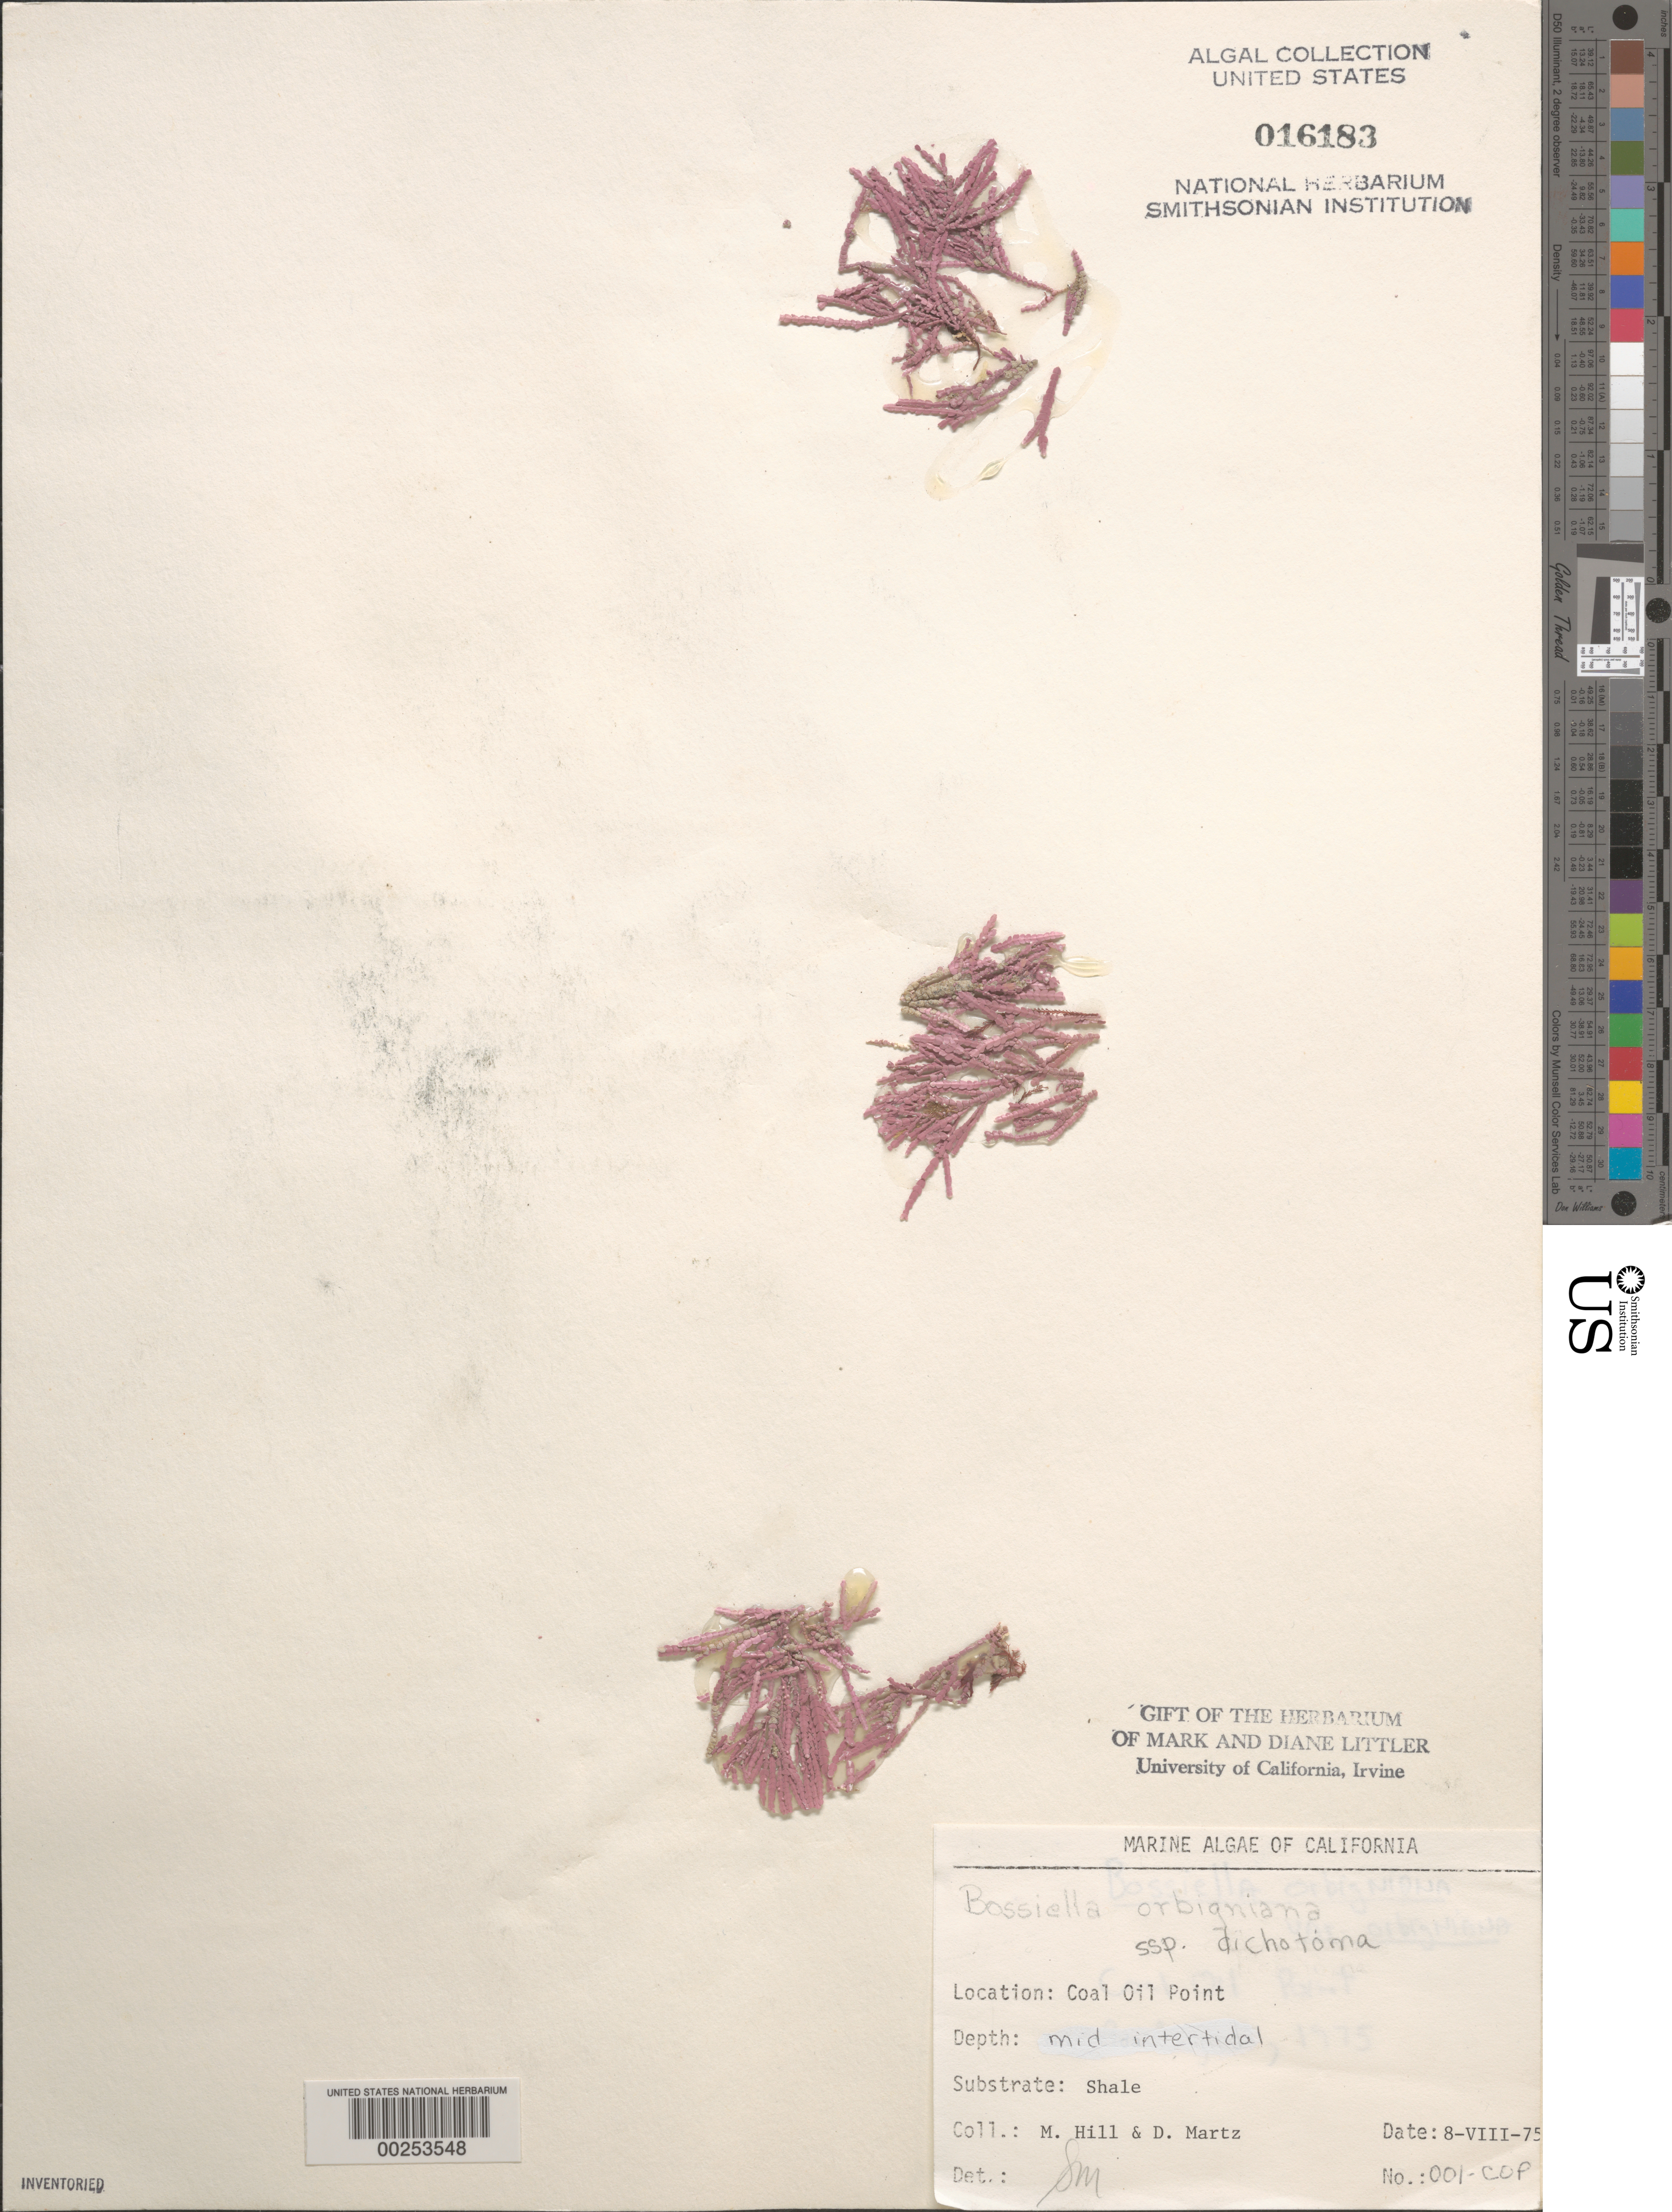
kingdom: Plantae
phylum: Rhodophyta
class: Florideophyceae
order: Corallinales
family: Corallinaceae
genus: Bossiella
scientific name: Bossiella orbigniana subsp. dichotoma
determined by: Murray, S. N.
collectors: M. Hill & D. Martz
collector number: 001-COP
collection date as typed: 08 Aug 1975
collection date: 1975-08-08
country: United States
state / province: California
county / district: Santa Barbara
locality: Coal Oil Point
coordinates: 34 24 27 N, 119 52 40 W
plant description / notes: BLM-SOCALBIGHT Rocky Intertidal Survey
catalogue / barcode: US 16183